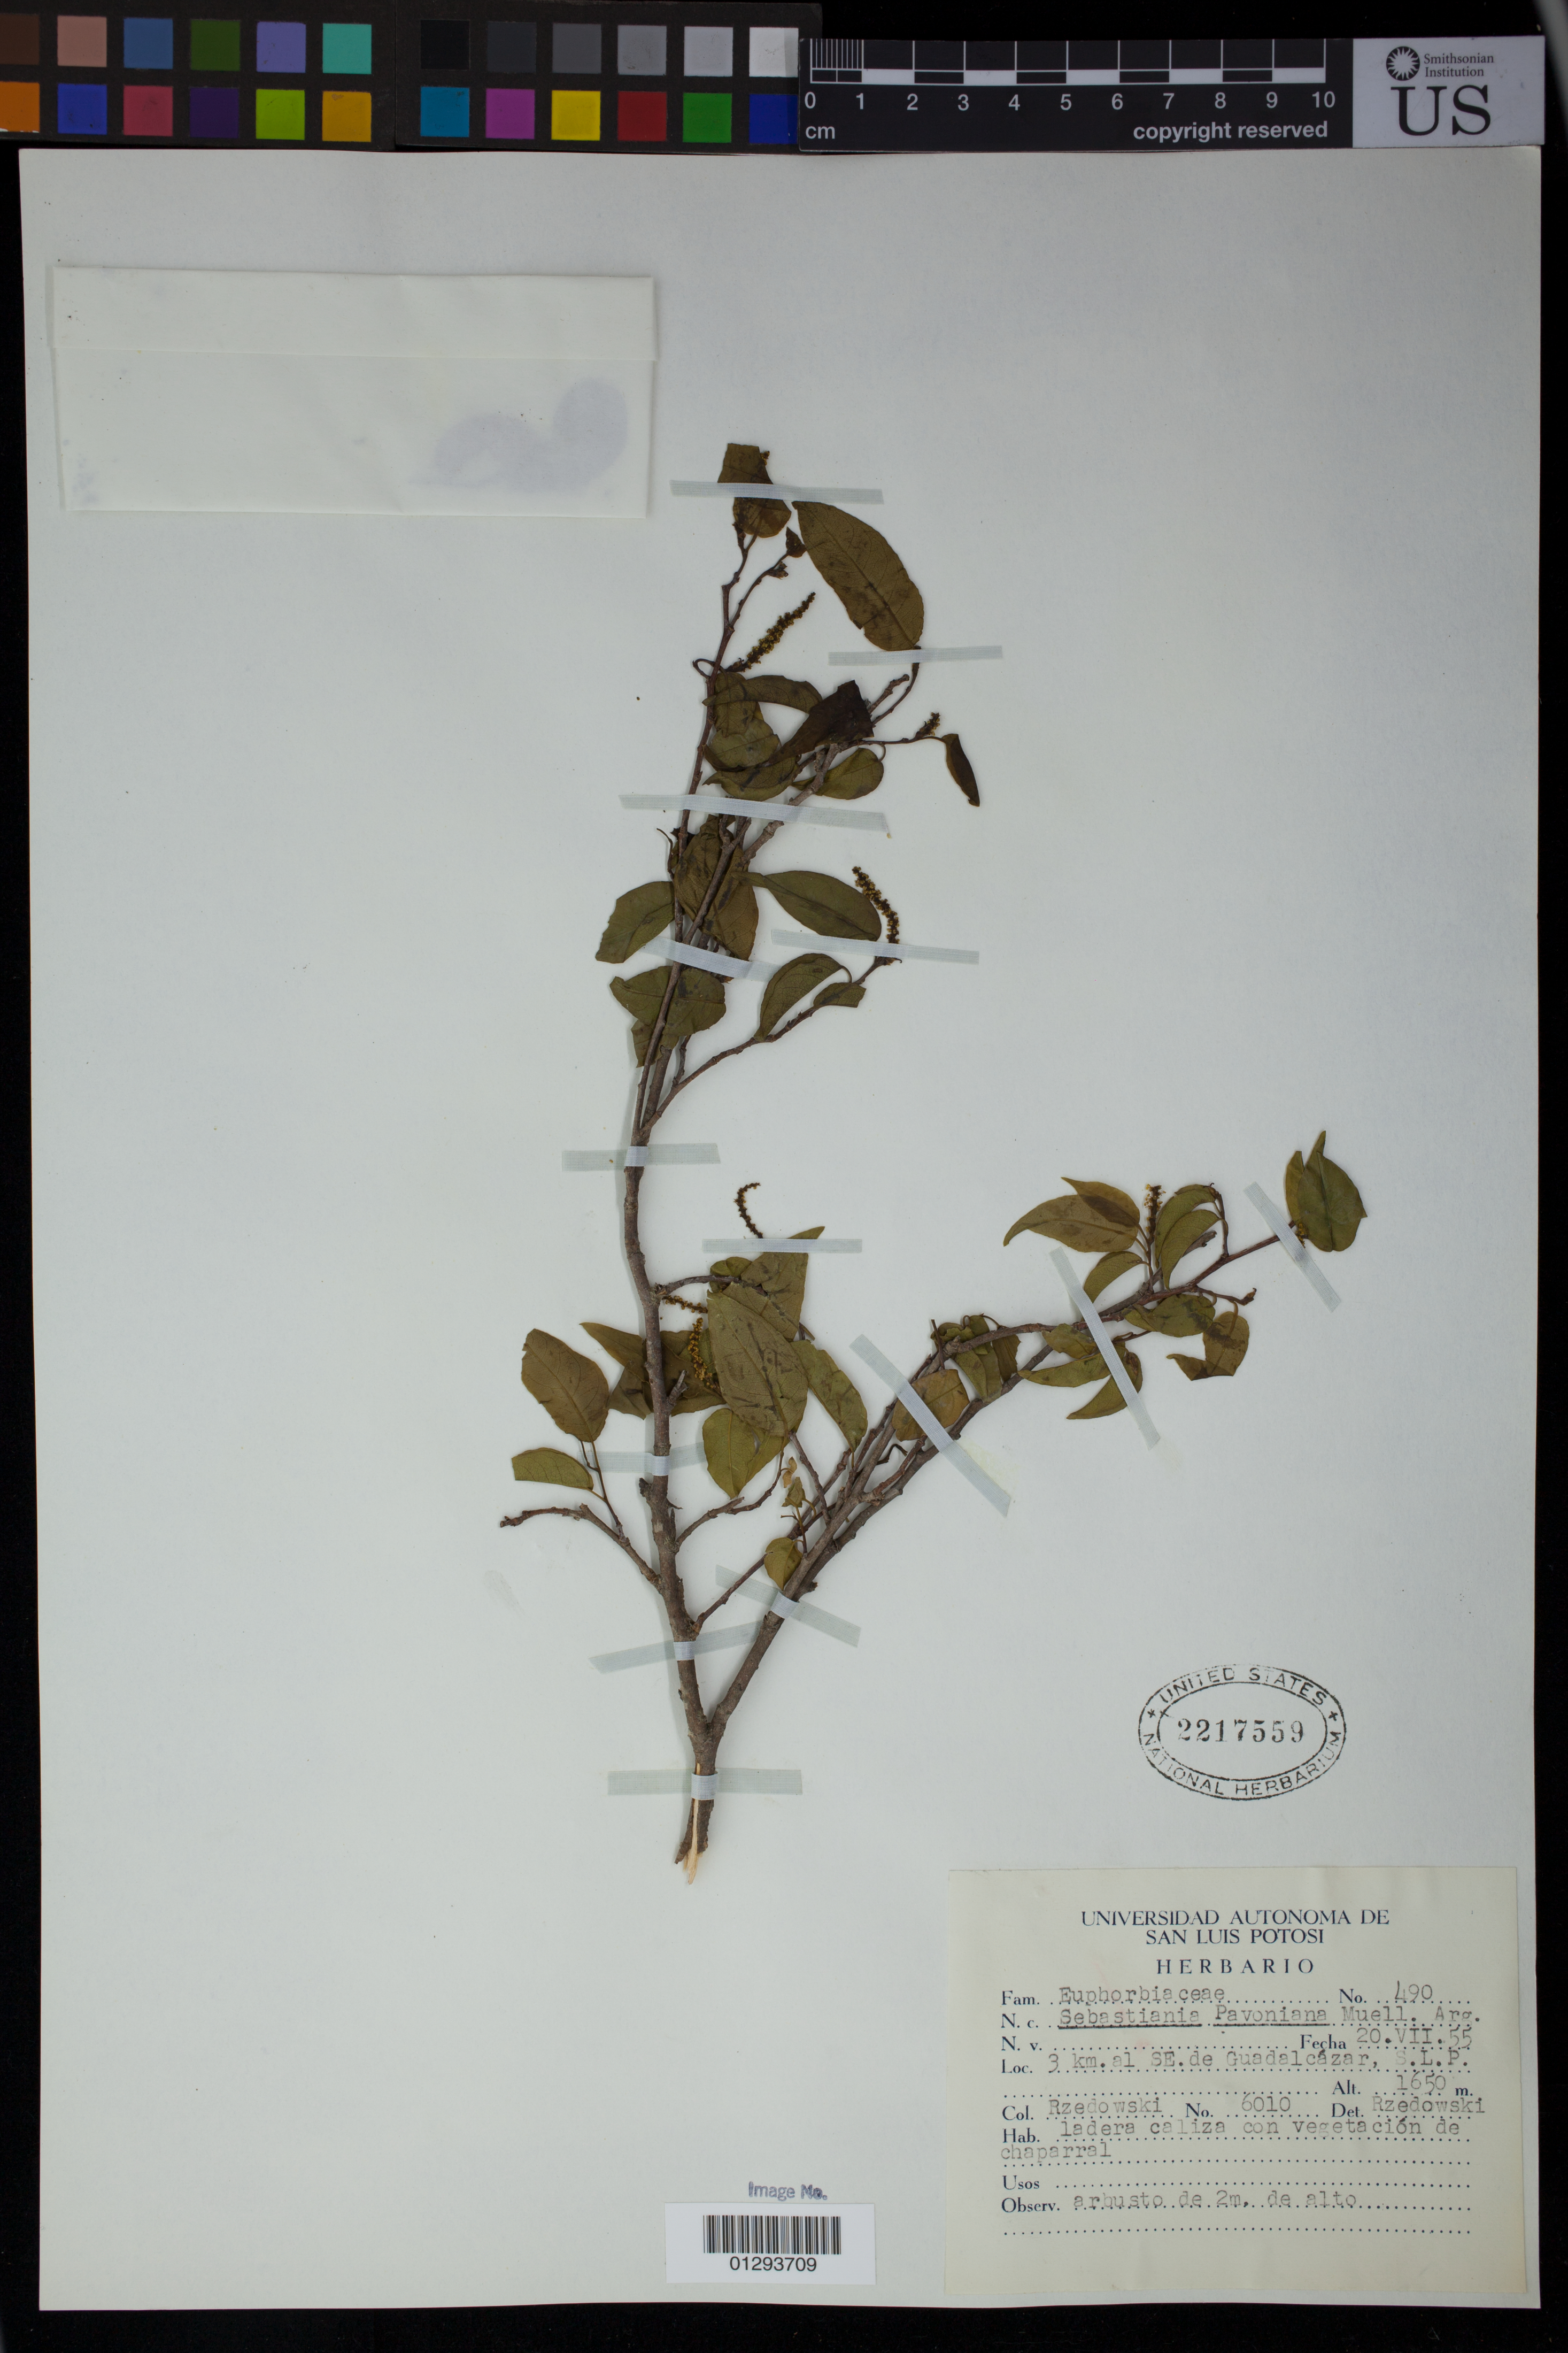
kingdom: Plantae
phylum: Tracheophyta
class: Magnoliopsida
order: Malpighiales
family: Euphorbiaceae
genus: Sebastiania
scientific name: Sebastiania pavoniana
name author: (Müll. Arg.) Müll. Arg.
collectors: Rzedowski, --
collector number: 6010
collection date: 1955-07-20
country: Mexico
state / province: San Luis Potosi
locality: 3 km. al SE. de Guadalcazar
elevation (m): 1650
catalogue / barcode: US 2217559